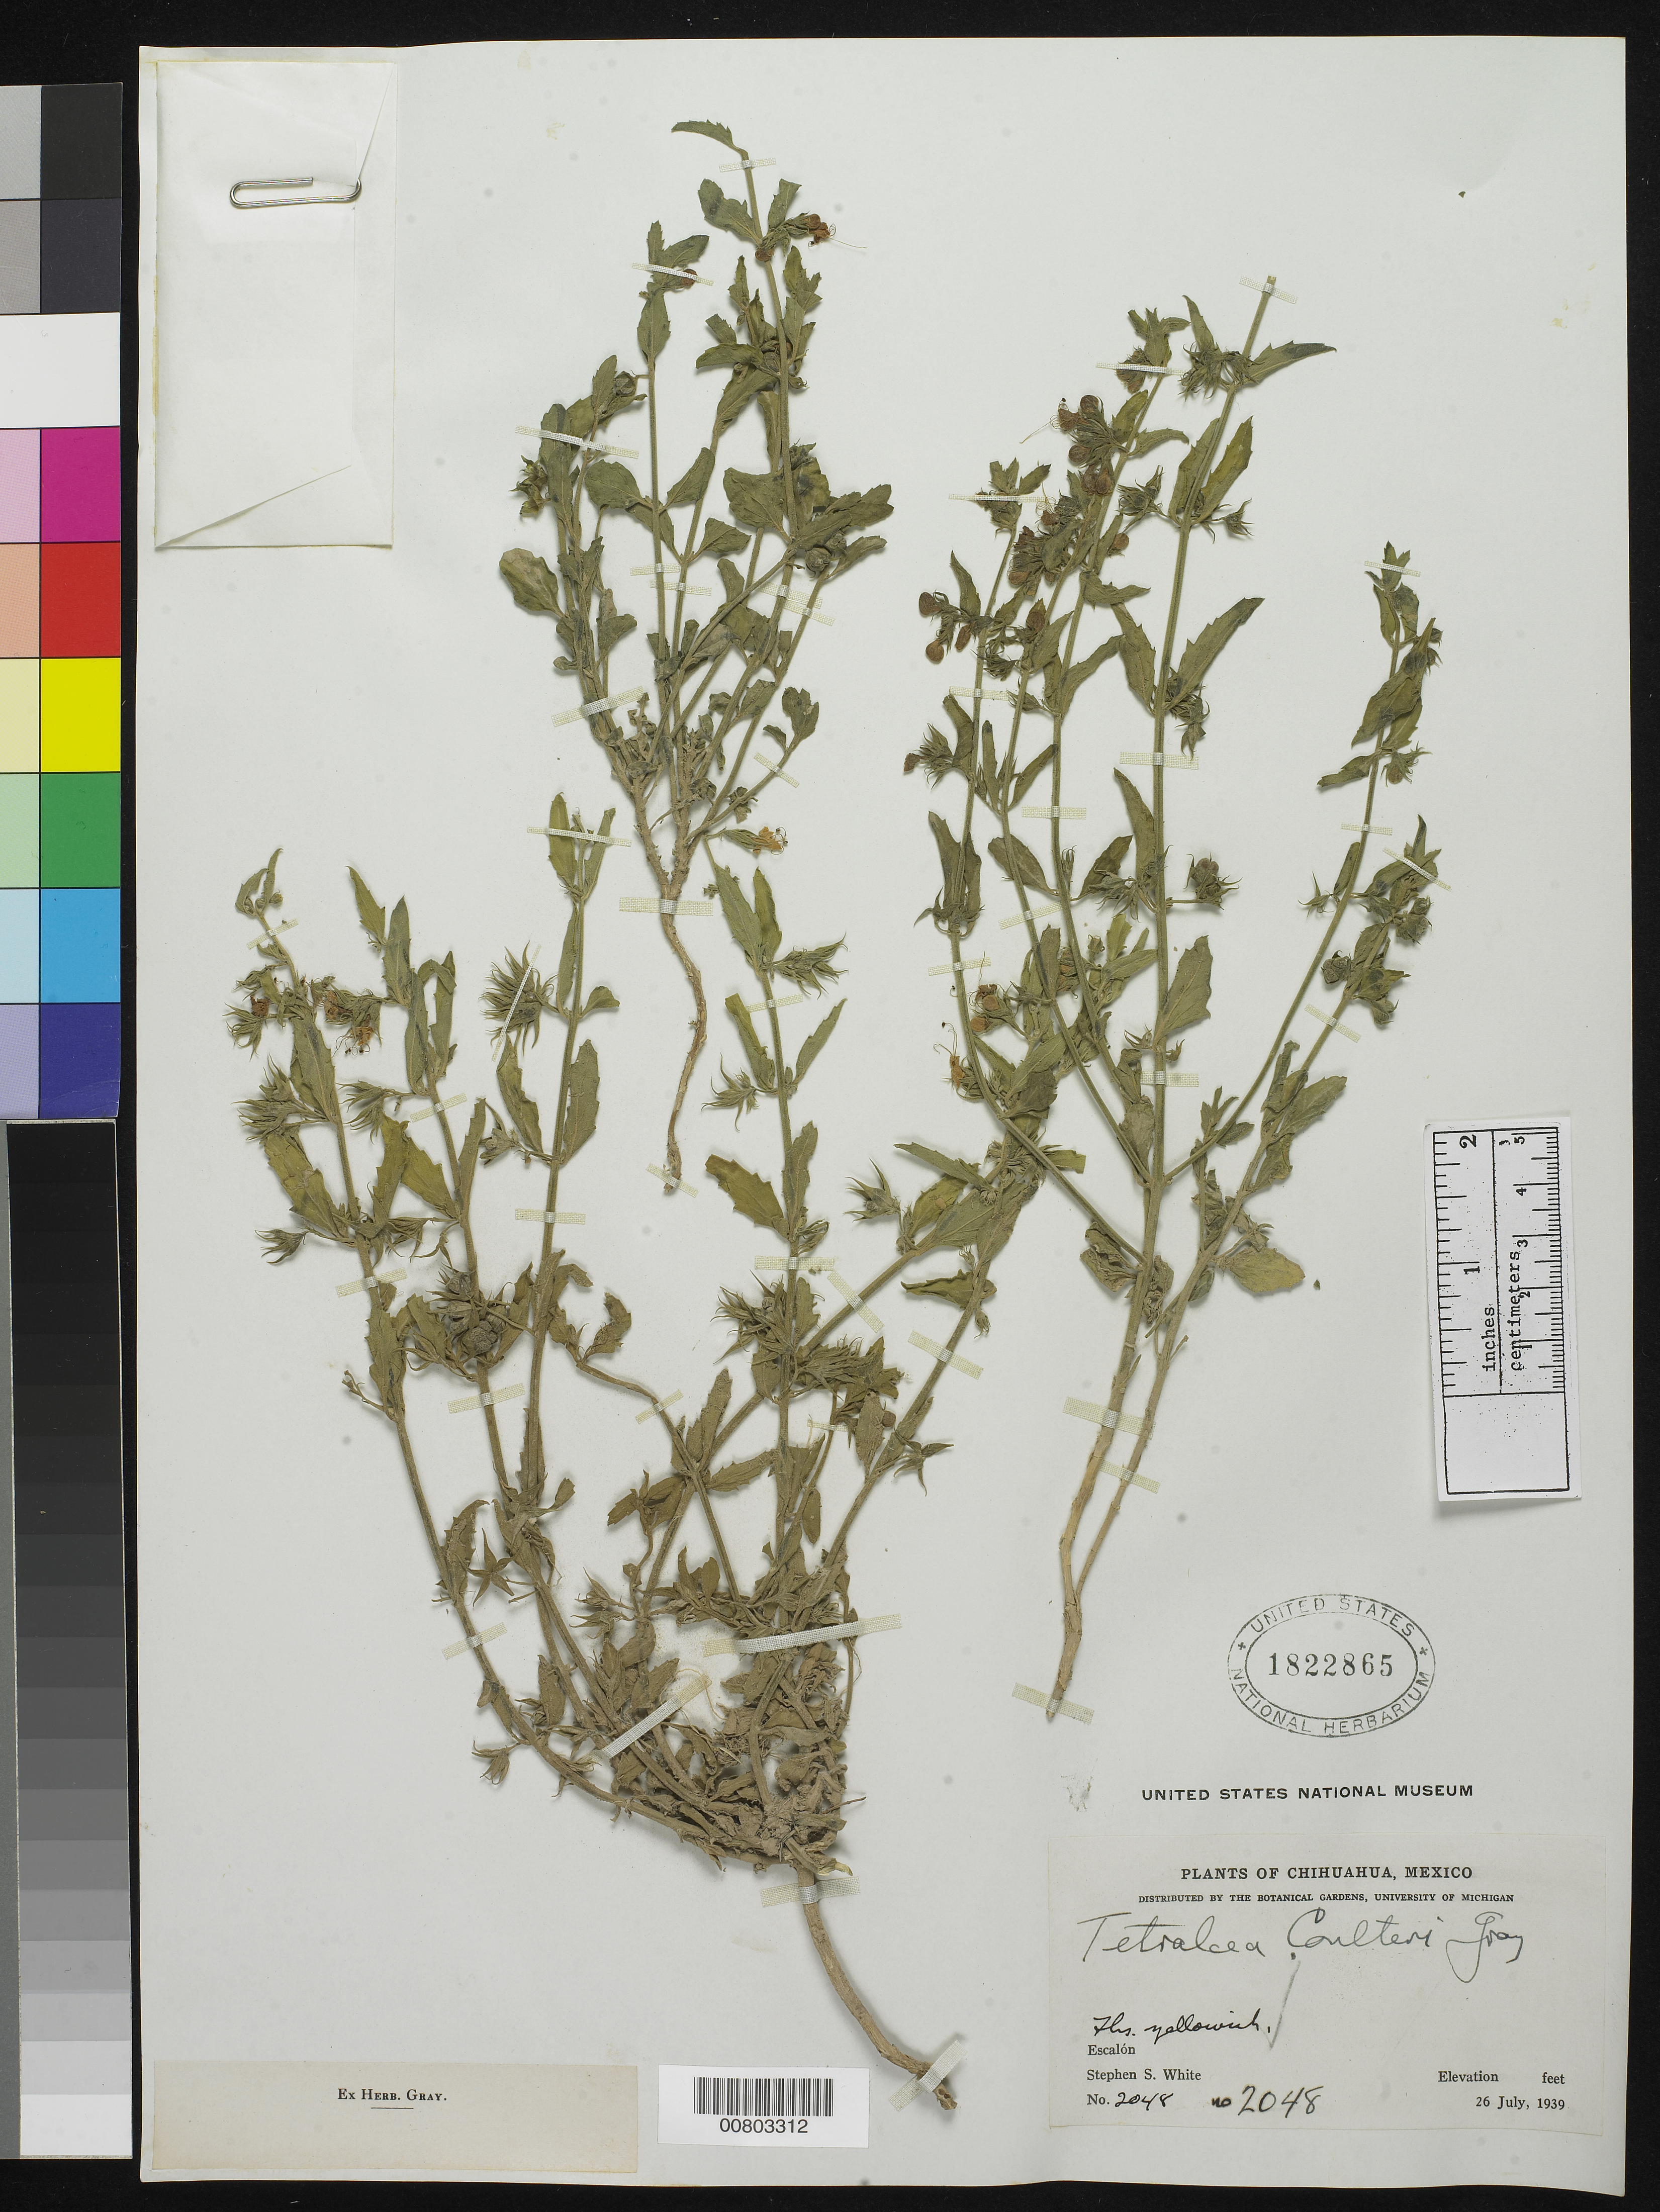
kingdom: Plantae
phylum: Tracheophyta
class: Magnoliopsida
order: Lamiales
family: Lamiaceae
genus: Tetraclea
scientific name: Tetraclea coulteri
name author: A. Gray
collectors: S. S. White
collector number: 2048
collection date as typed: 26 Jul 1939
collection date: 1939-07-26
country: Mexico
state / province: Chihuahua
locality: Escalón, Chihuahua.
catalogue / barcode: US 1822865